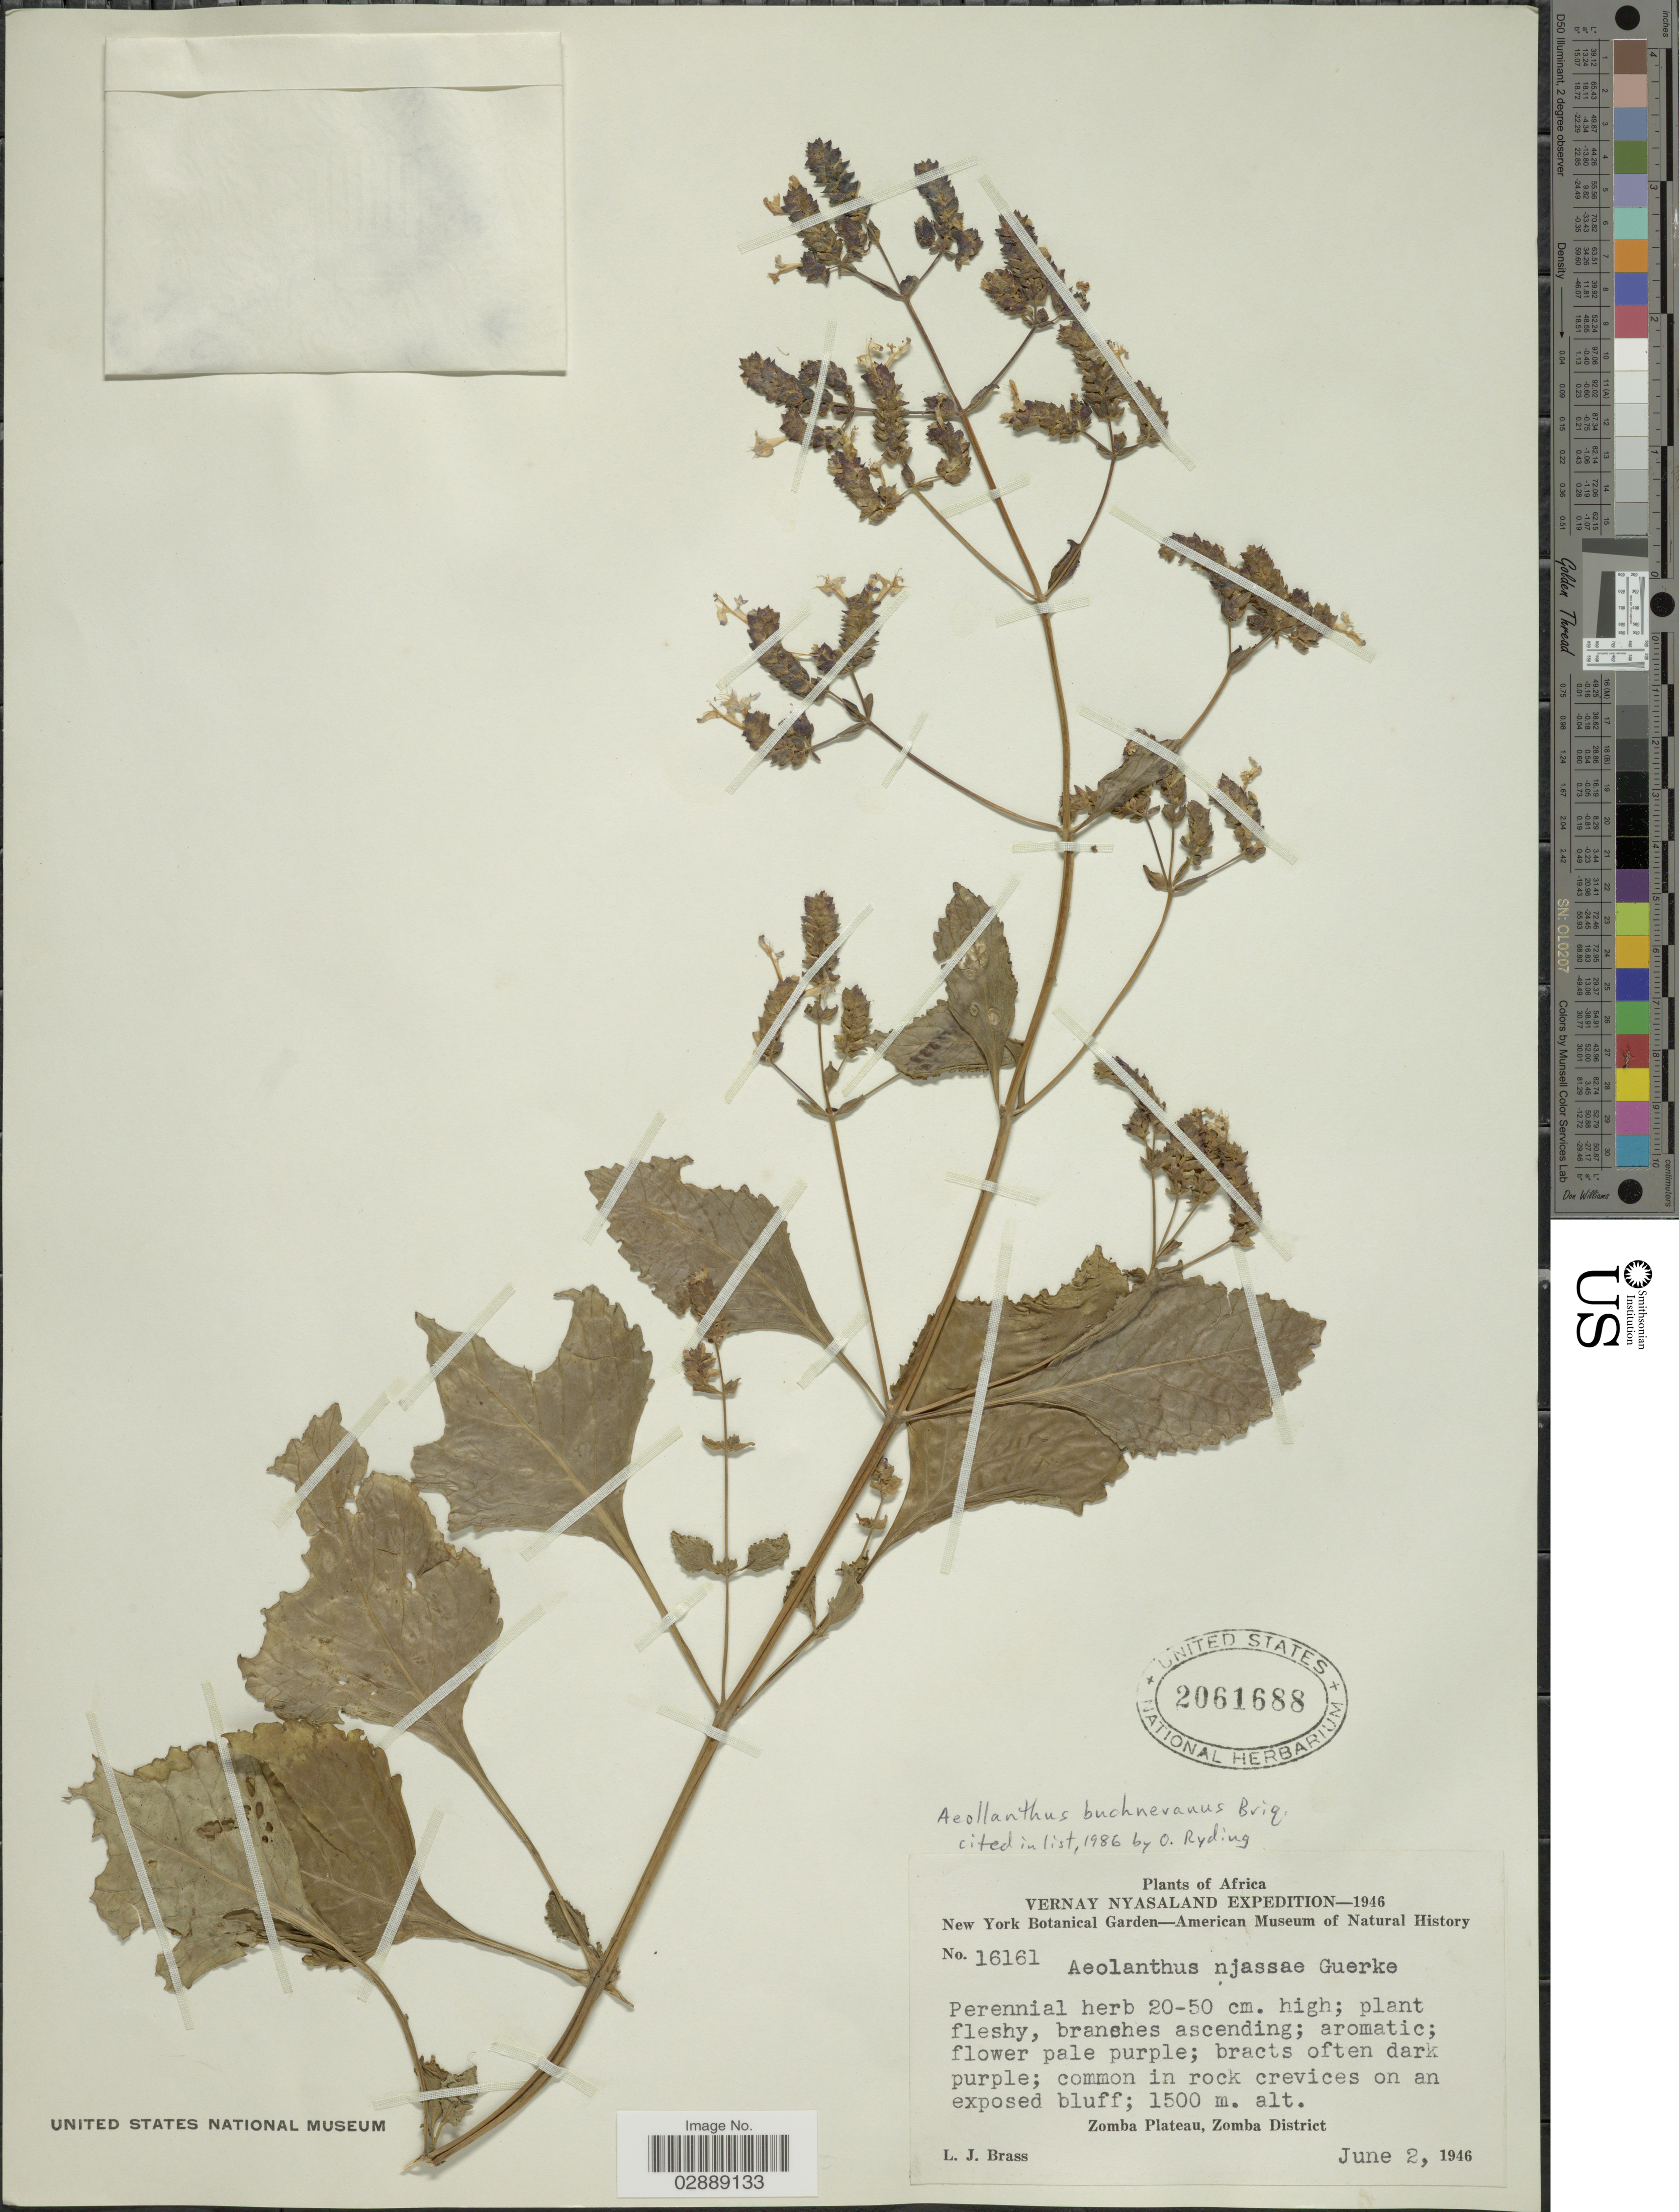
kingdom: Plantae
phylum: Tracheophyta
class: Magnoliopsida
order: Lamiales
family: Lamiaceae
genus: Aeollanthus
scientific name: Aeollanthus buchnerianus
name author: Briq.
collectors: L. J. Brass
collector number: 16161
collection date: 1946-06-02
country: Malawi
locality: Vernay Nyasaland. Zomba Plateau, Zomba District.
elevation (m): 1500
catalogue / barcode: US 2061688